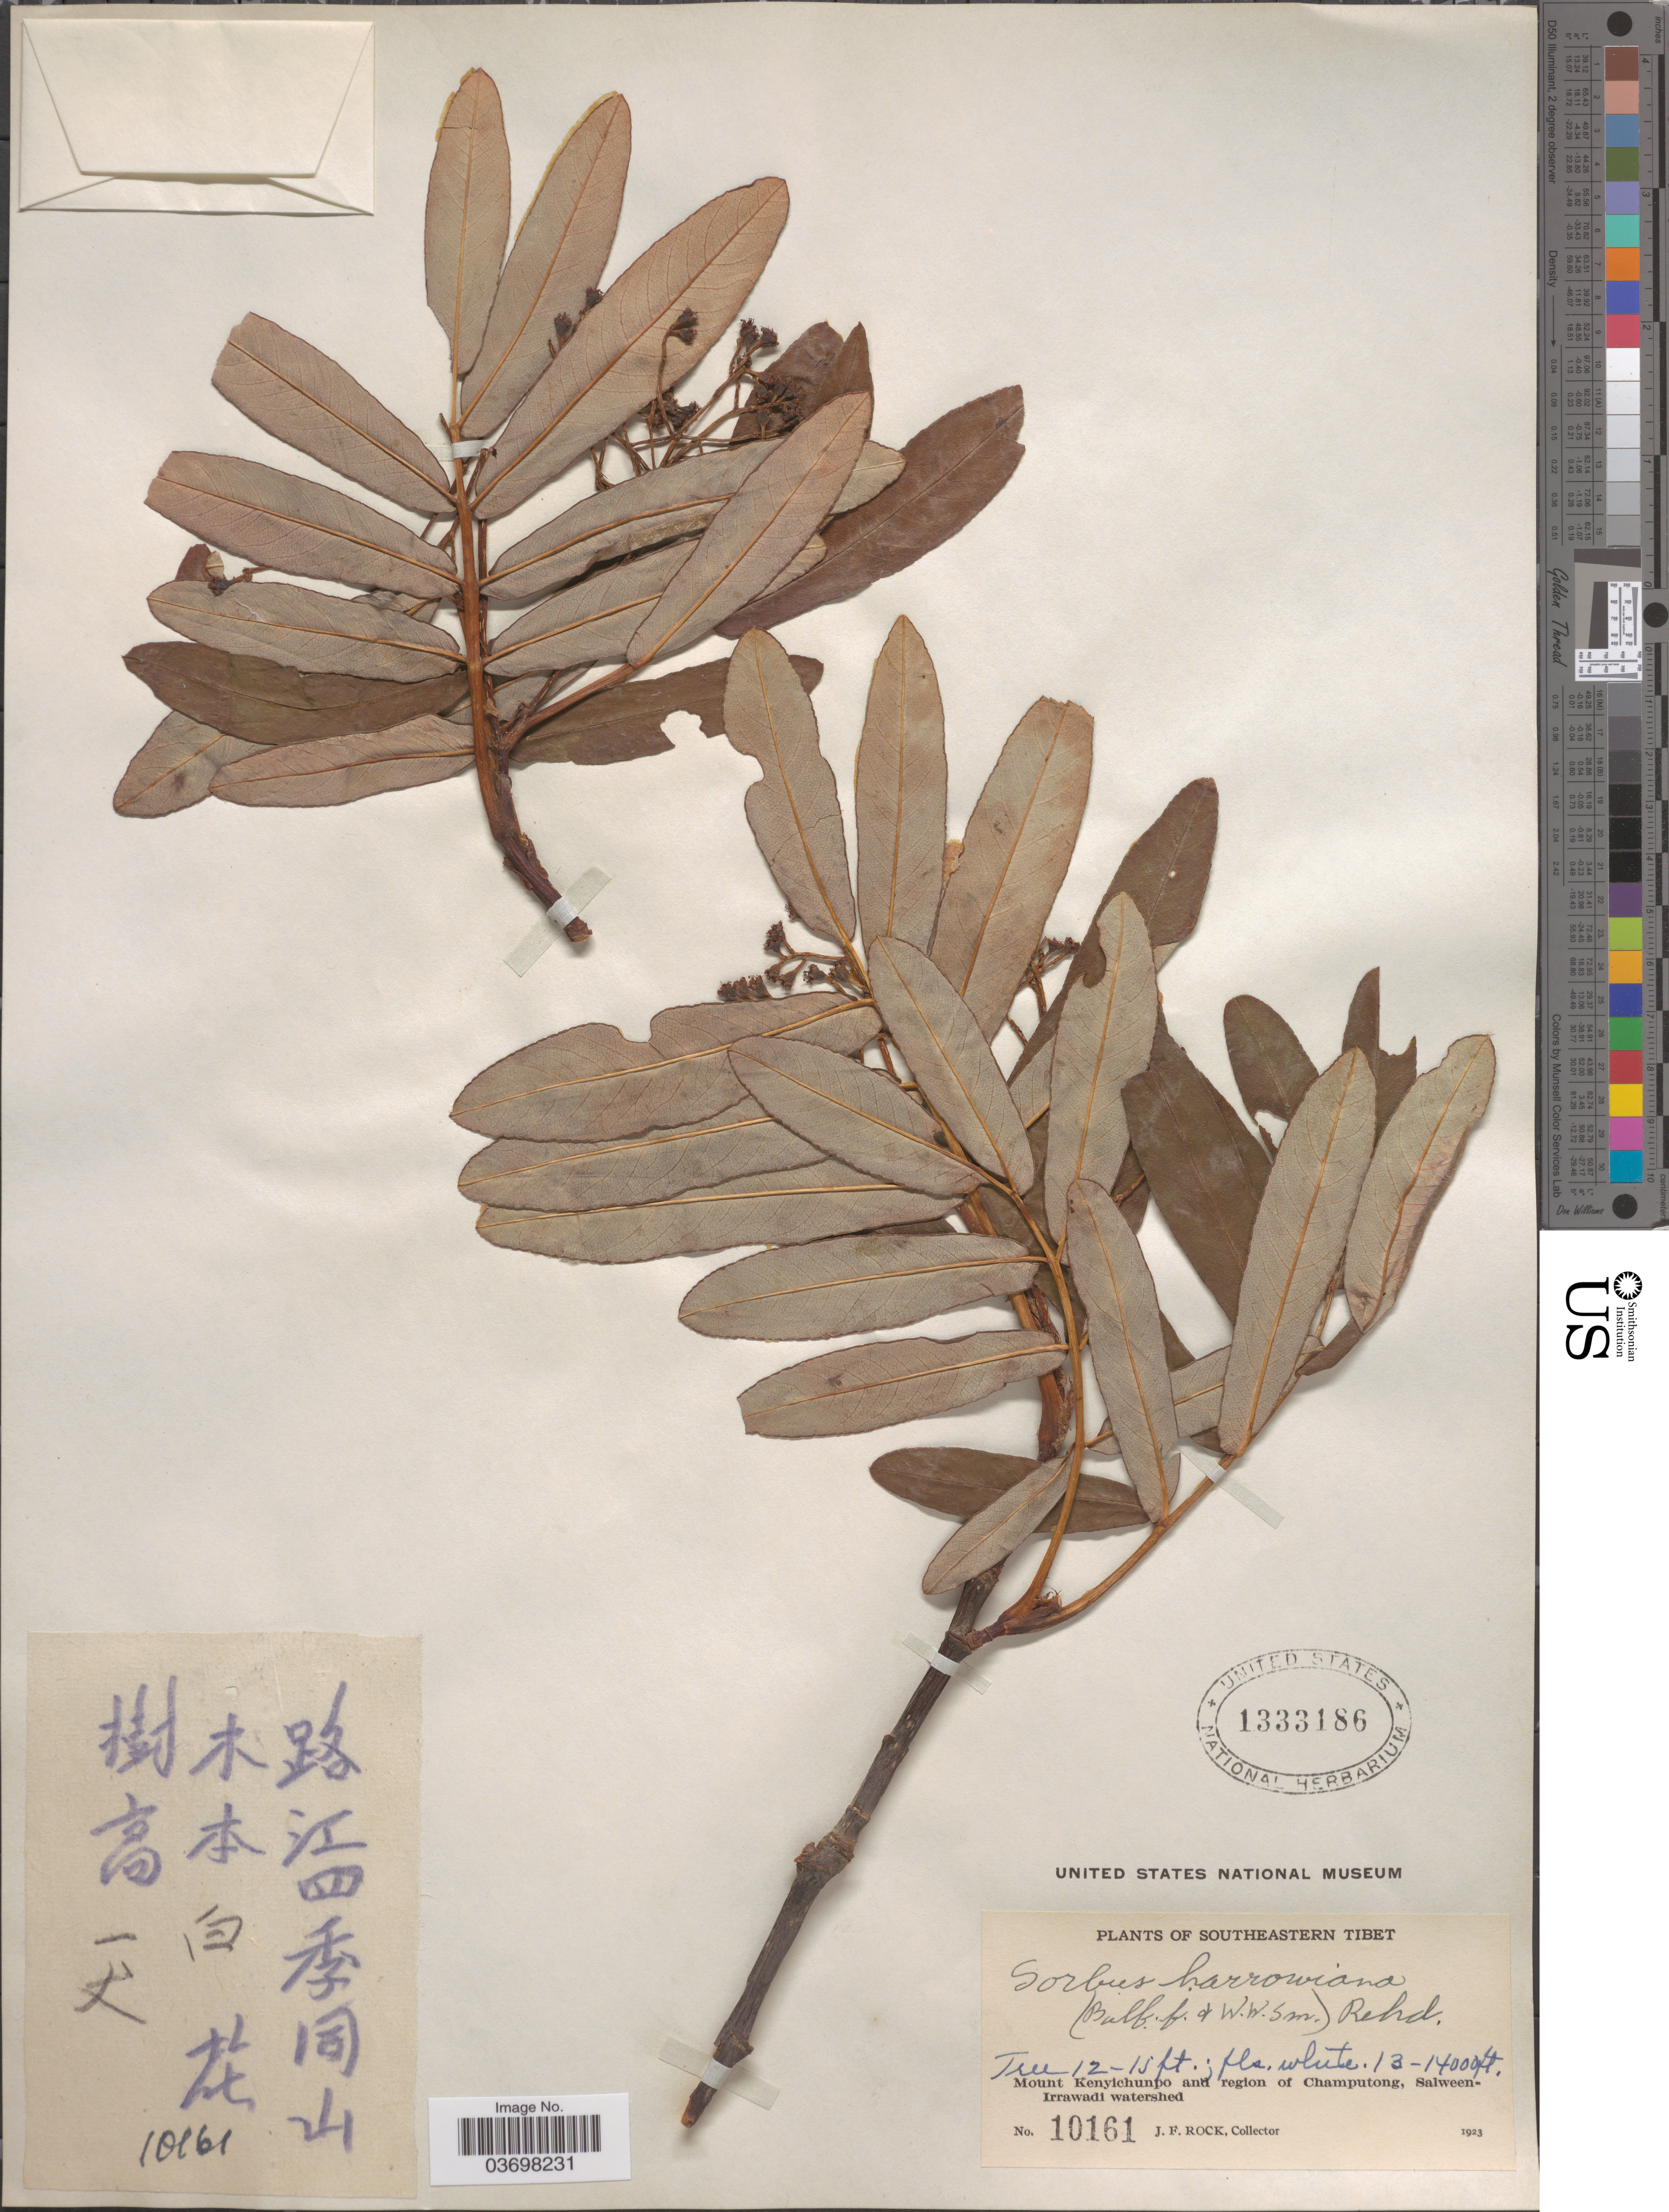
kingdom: Plantae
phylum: Tracheophyta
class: Magnoliopsida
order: Rosales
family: Rosaceae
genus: Sorbus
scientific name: Sorbus harrowiana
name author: (Balf. f. & W.W. Sm.) Rehder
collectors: J. Rock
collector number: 10161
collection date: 1923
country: China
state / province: Xizang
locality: Southeastern Tibet. Mount Kenyichunpo and region of Champutong, Salween-Irrawadi watershed.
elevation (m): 3962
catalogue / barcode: US 1333186